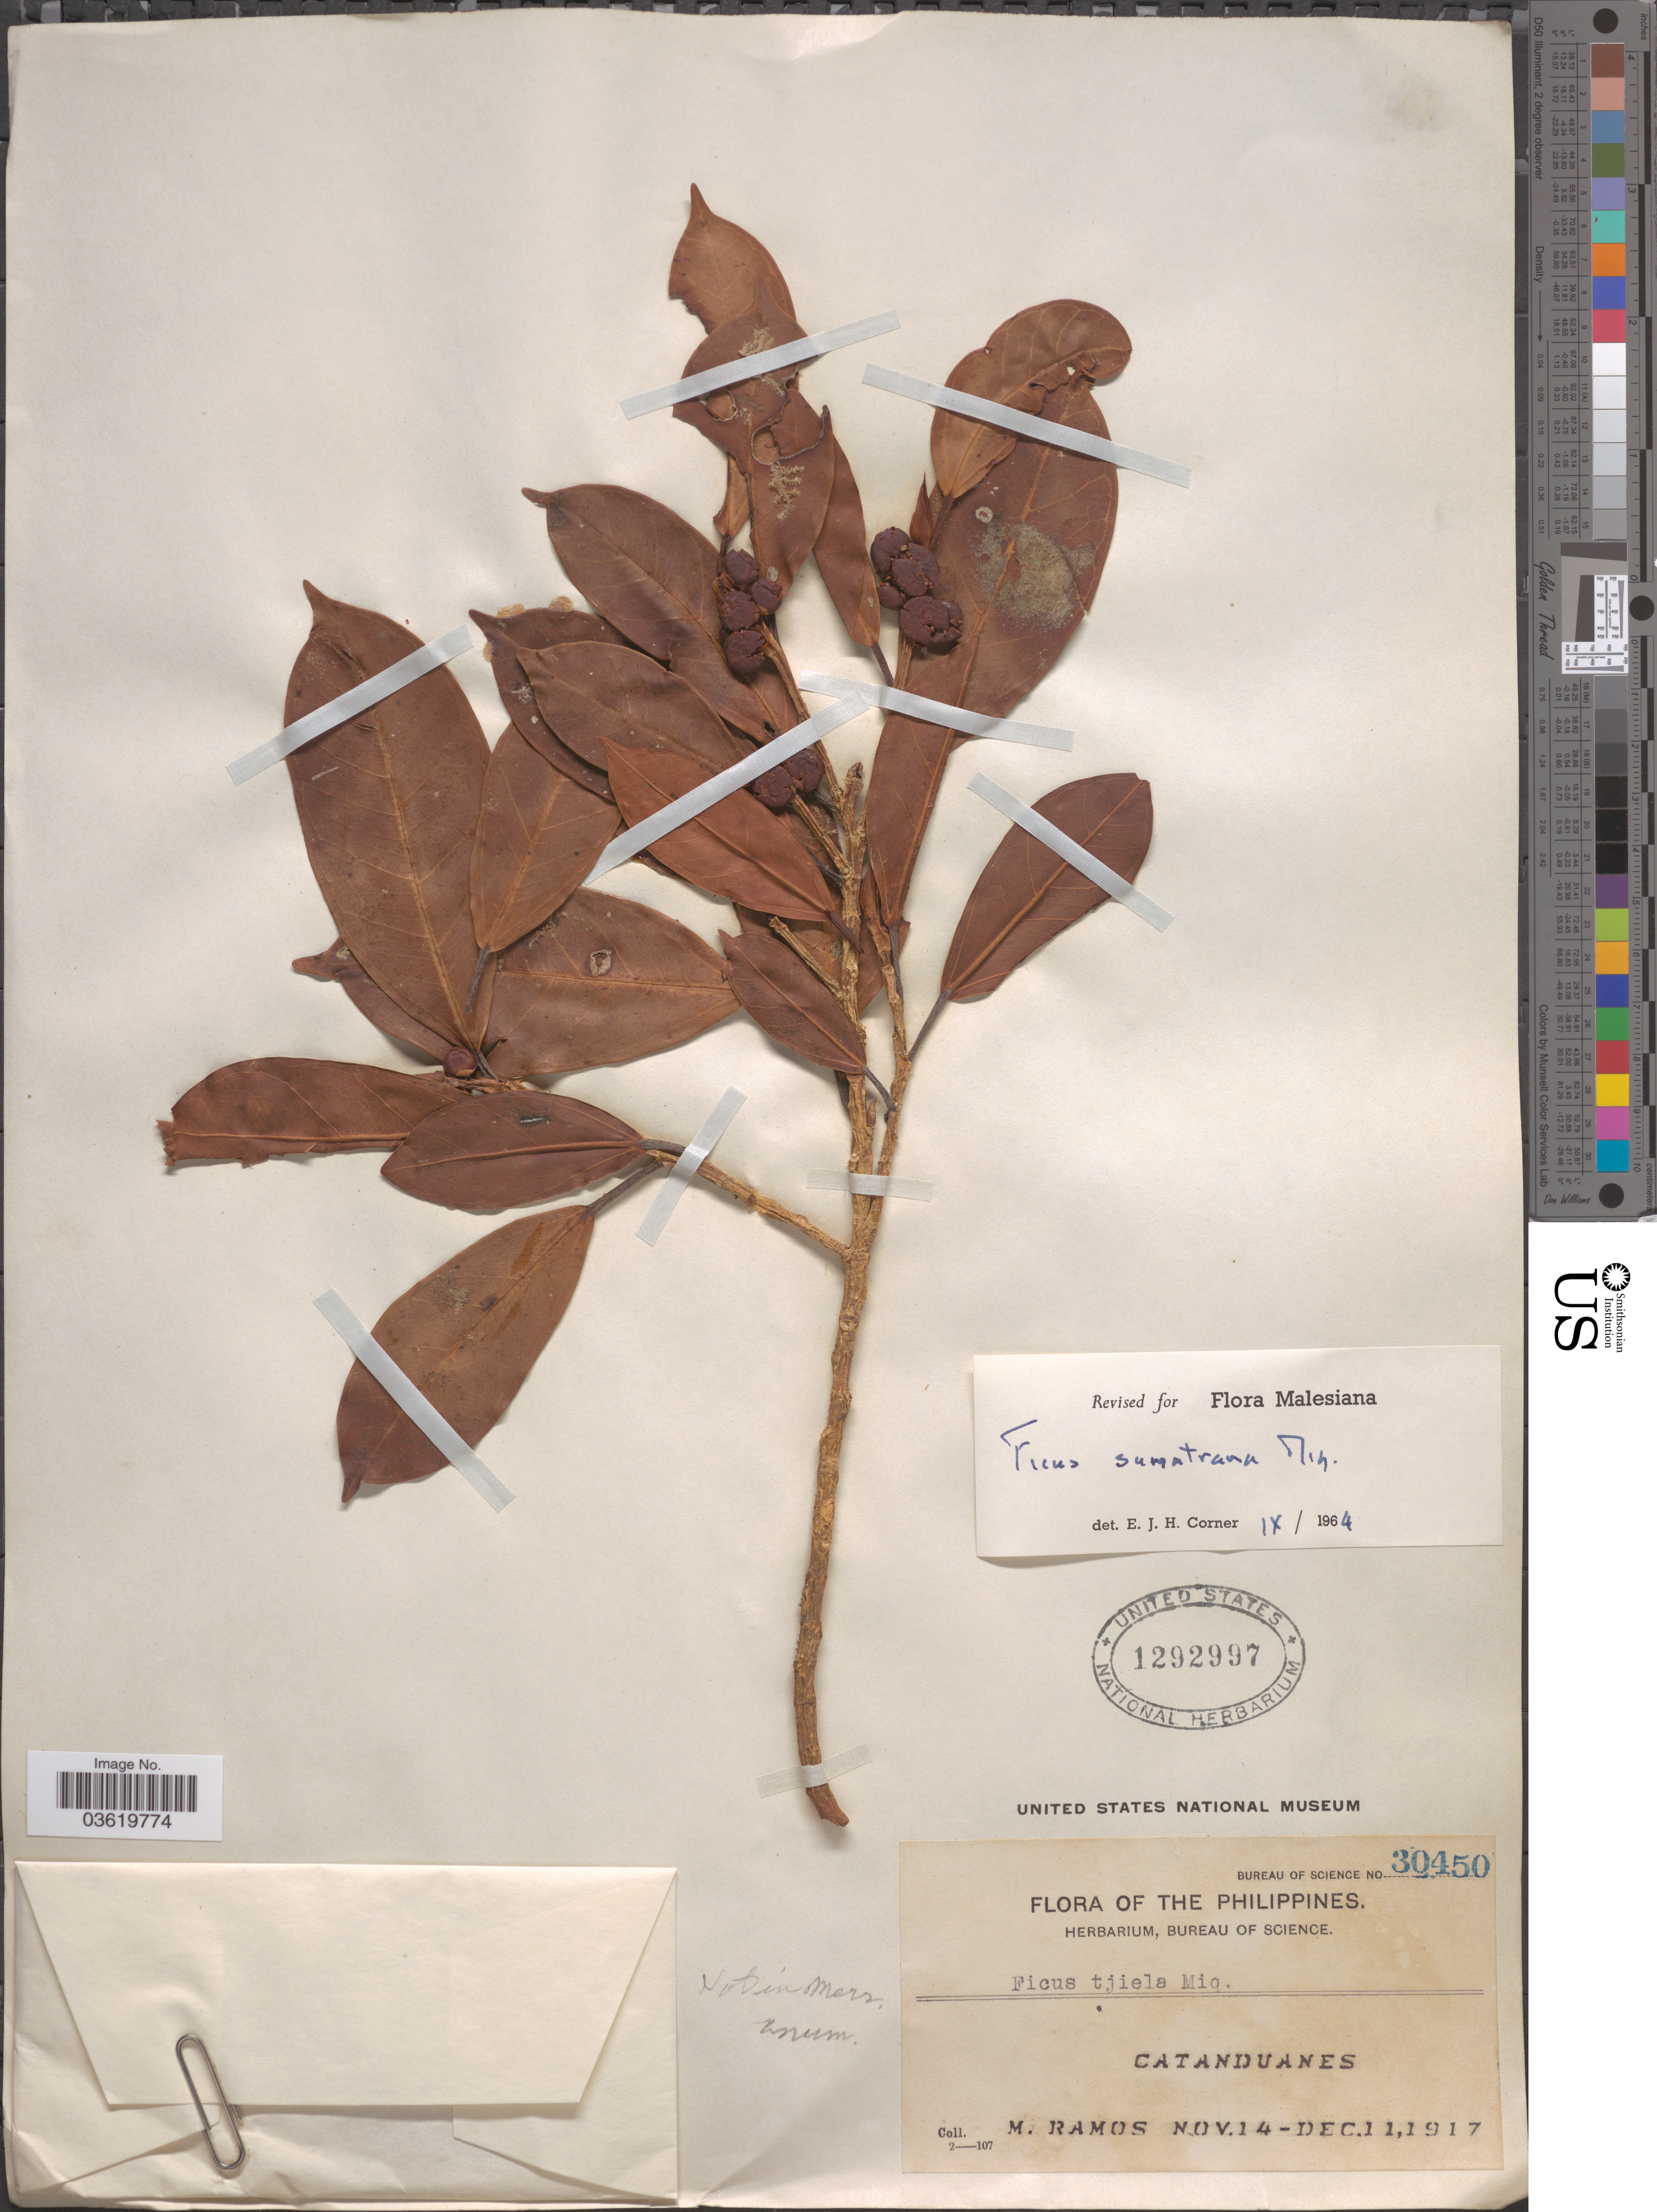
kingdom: Plantae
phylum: Tracheophyta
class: Magnoliopsida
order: Rosales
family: Moraceae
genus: Ficus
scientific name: Ficus sumatrana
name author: Miq.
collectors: M. Ramos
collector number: Bureau of Science 30450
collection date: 1917-11-14/1917-12-11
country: Philippines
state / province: Bicol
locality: Catanduanes.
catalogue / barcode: US 1292997